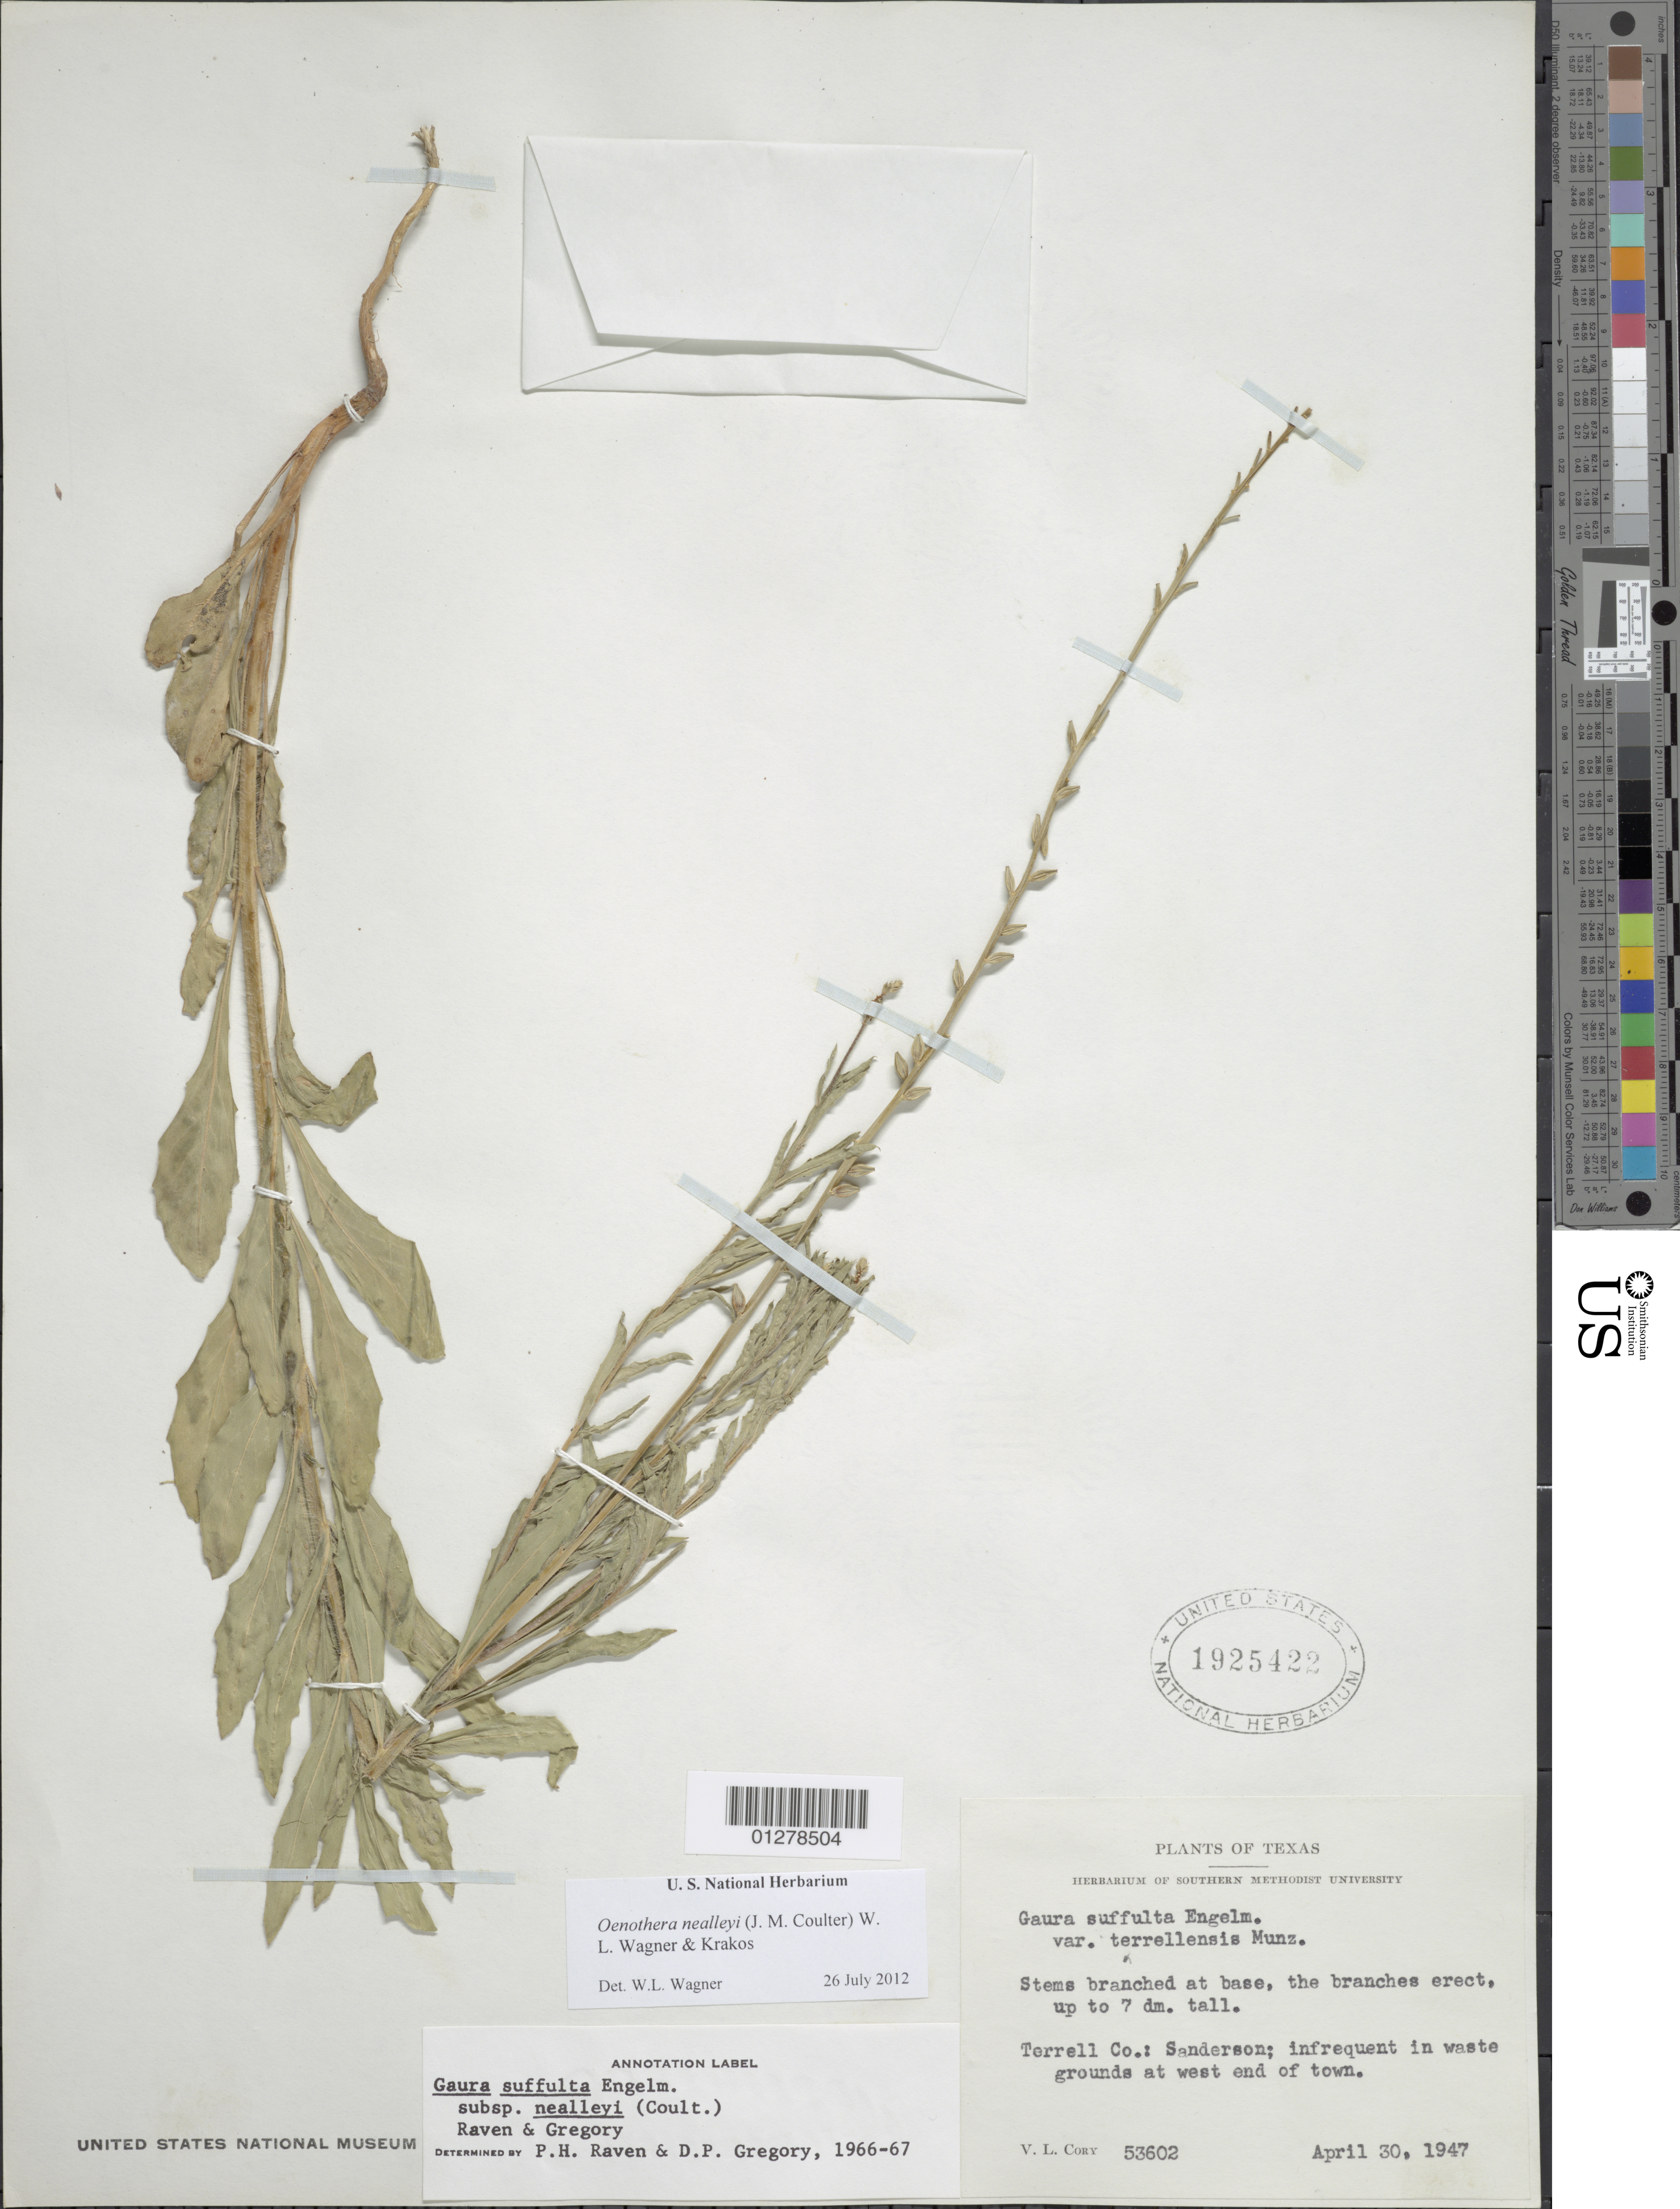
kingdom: Plantae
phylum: Tracheophyta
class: Magnoliopsida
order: Myrtales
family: Onagraceae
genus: Oenothera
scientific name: Oenothera nealleyi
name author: (J.M. Coult.) Krakos & W.L. Wagner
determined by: Wagner, W. L., (BOT), Smithsonian Institution - National Museum of Natural History (UNITED STATES)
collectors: V. Cory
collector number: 53602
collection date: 1947-04-30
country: United States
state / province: Texas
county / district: Terrell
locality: Sanderson. Waste grounds at W end of town.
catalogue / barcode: US 1925422